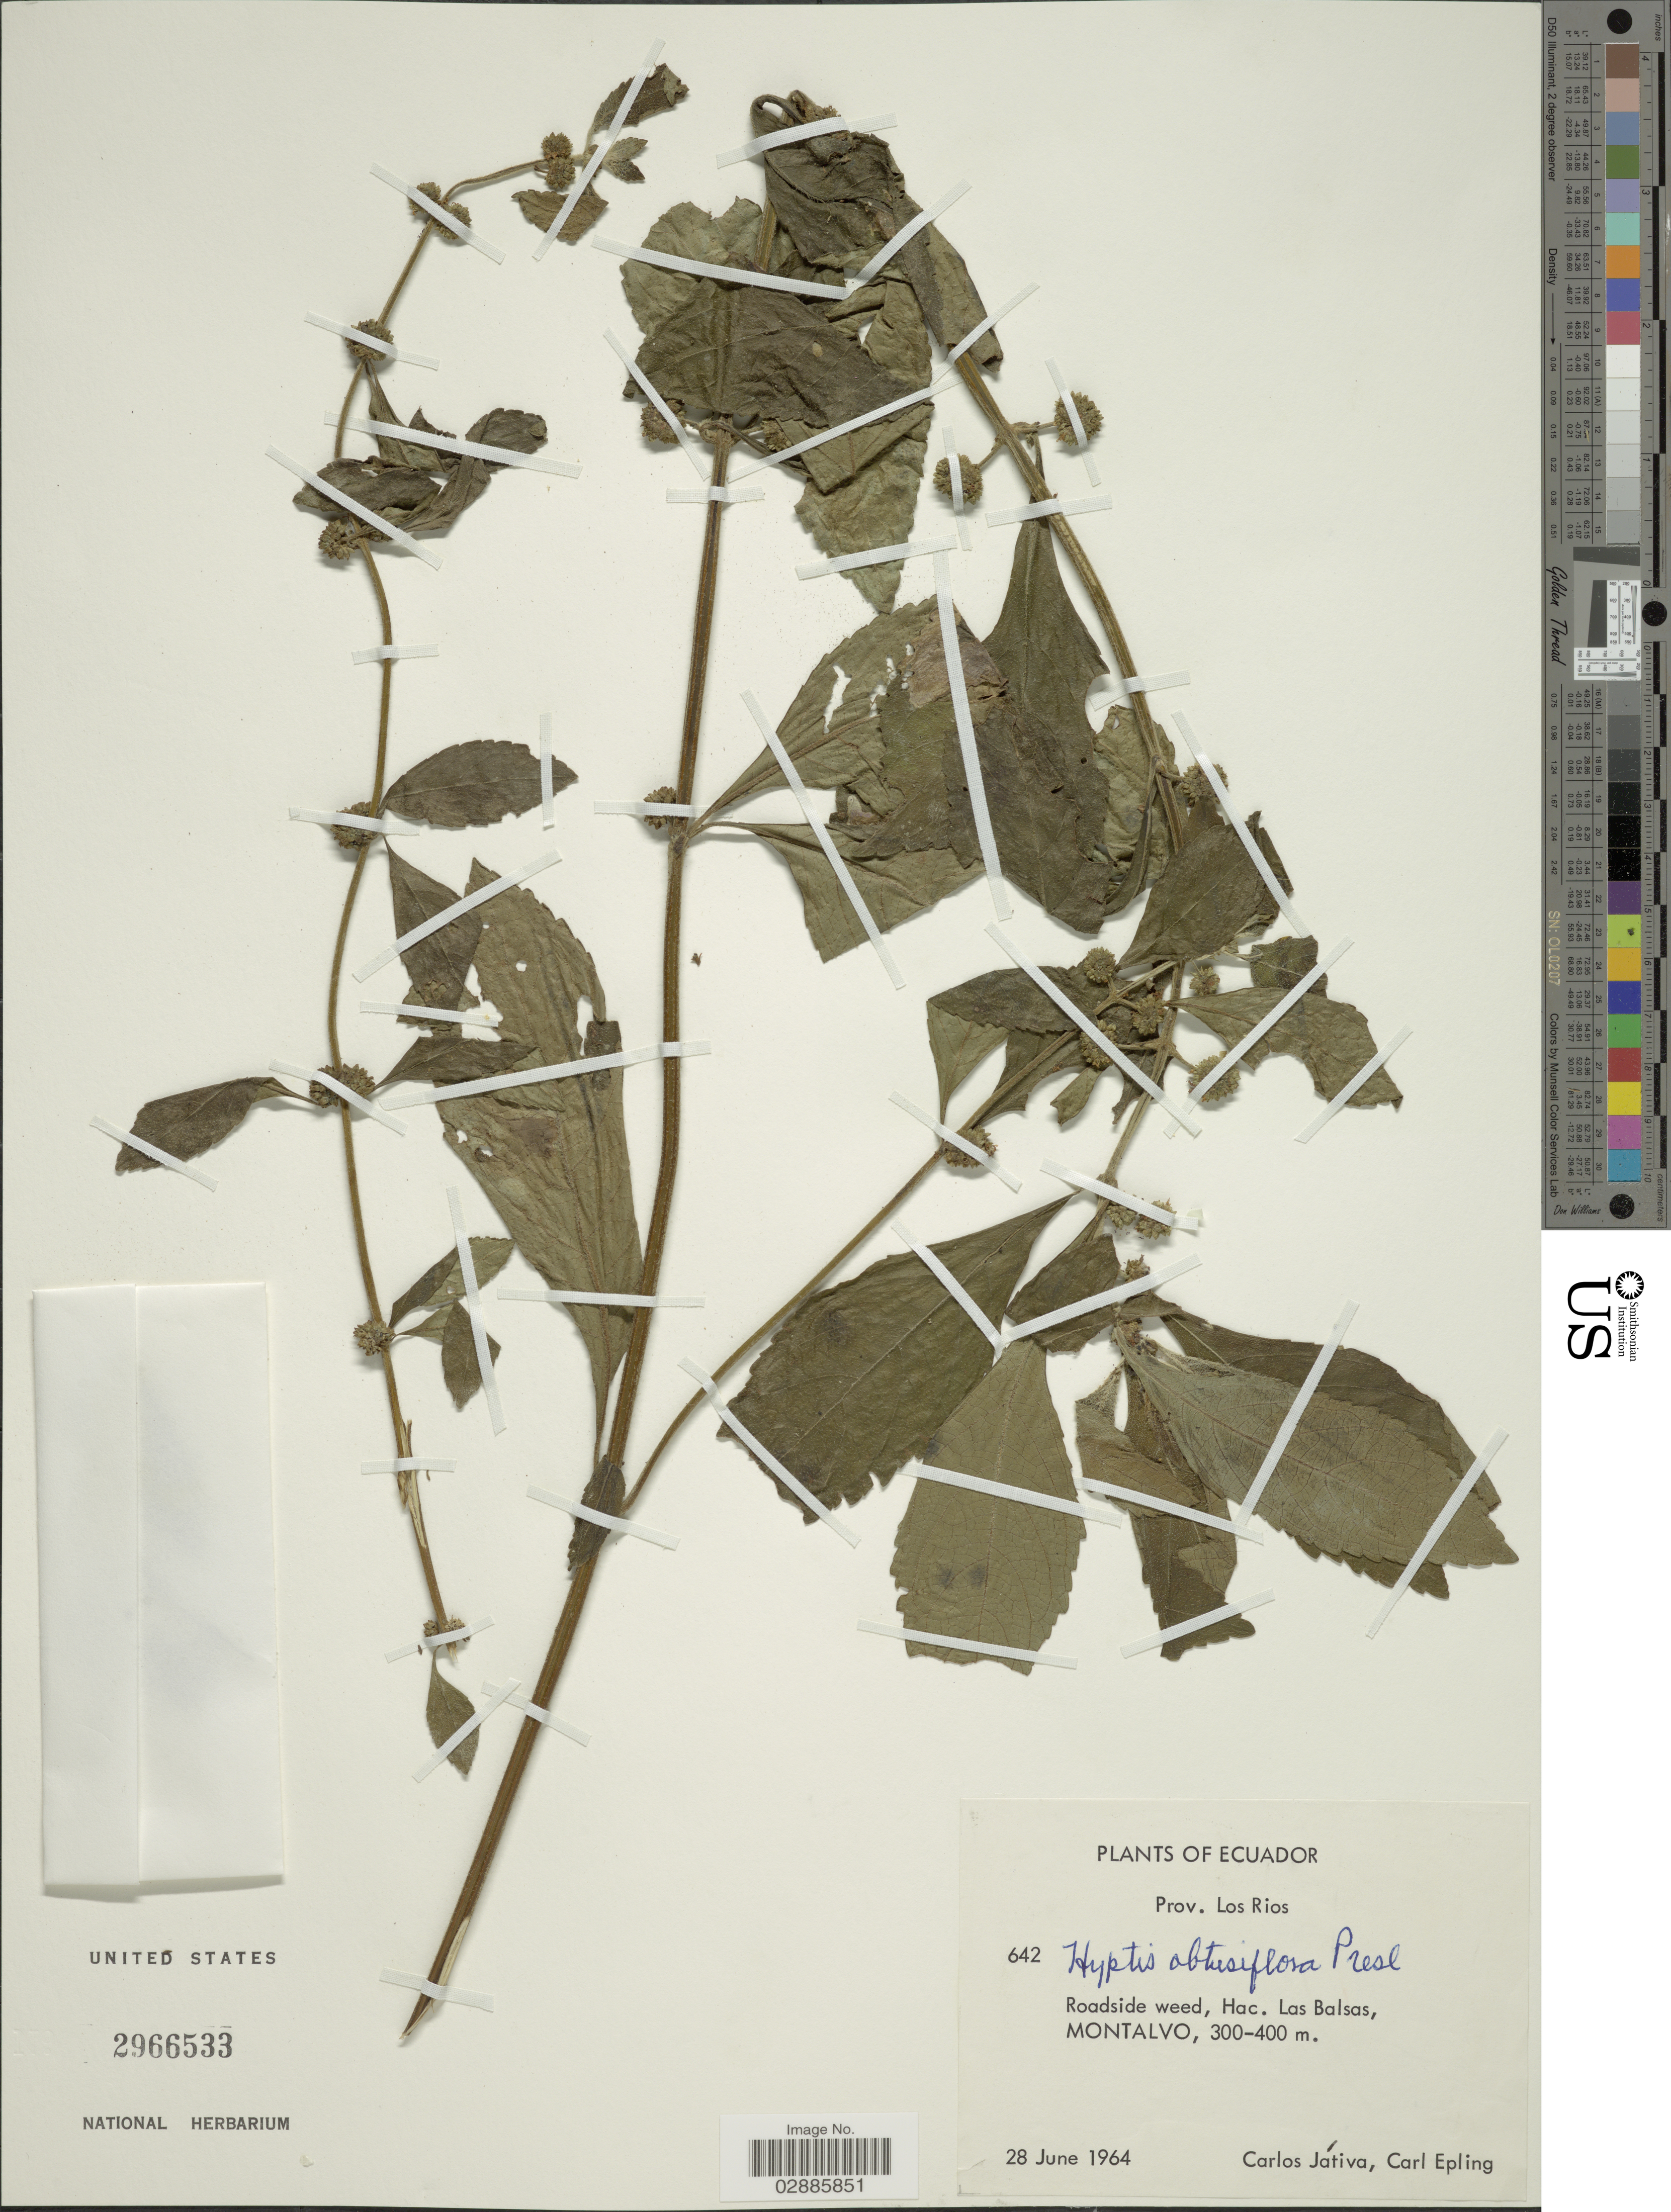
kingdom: Plantae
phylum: Tracheophyta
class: Magnoliopsida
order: Lamiales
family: Lamiaceae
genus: Hyptis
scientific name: Hyptis obtusiflora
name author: C. Presl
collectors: C. D. Játiva & C. C. Epling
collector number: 642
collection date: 1964-06-28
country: Ecuador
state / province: Los Ríos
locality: Hac. Las Balsas, Montalvo.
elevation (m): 300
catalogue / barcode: US 2966533